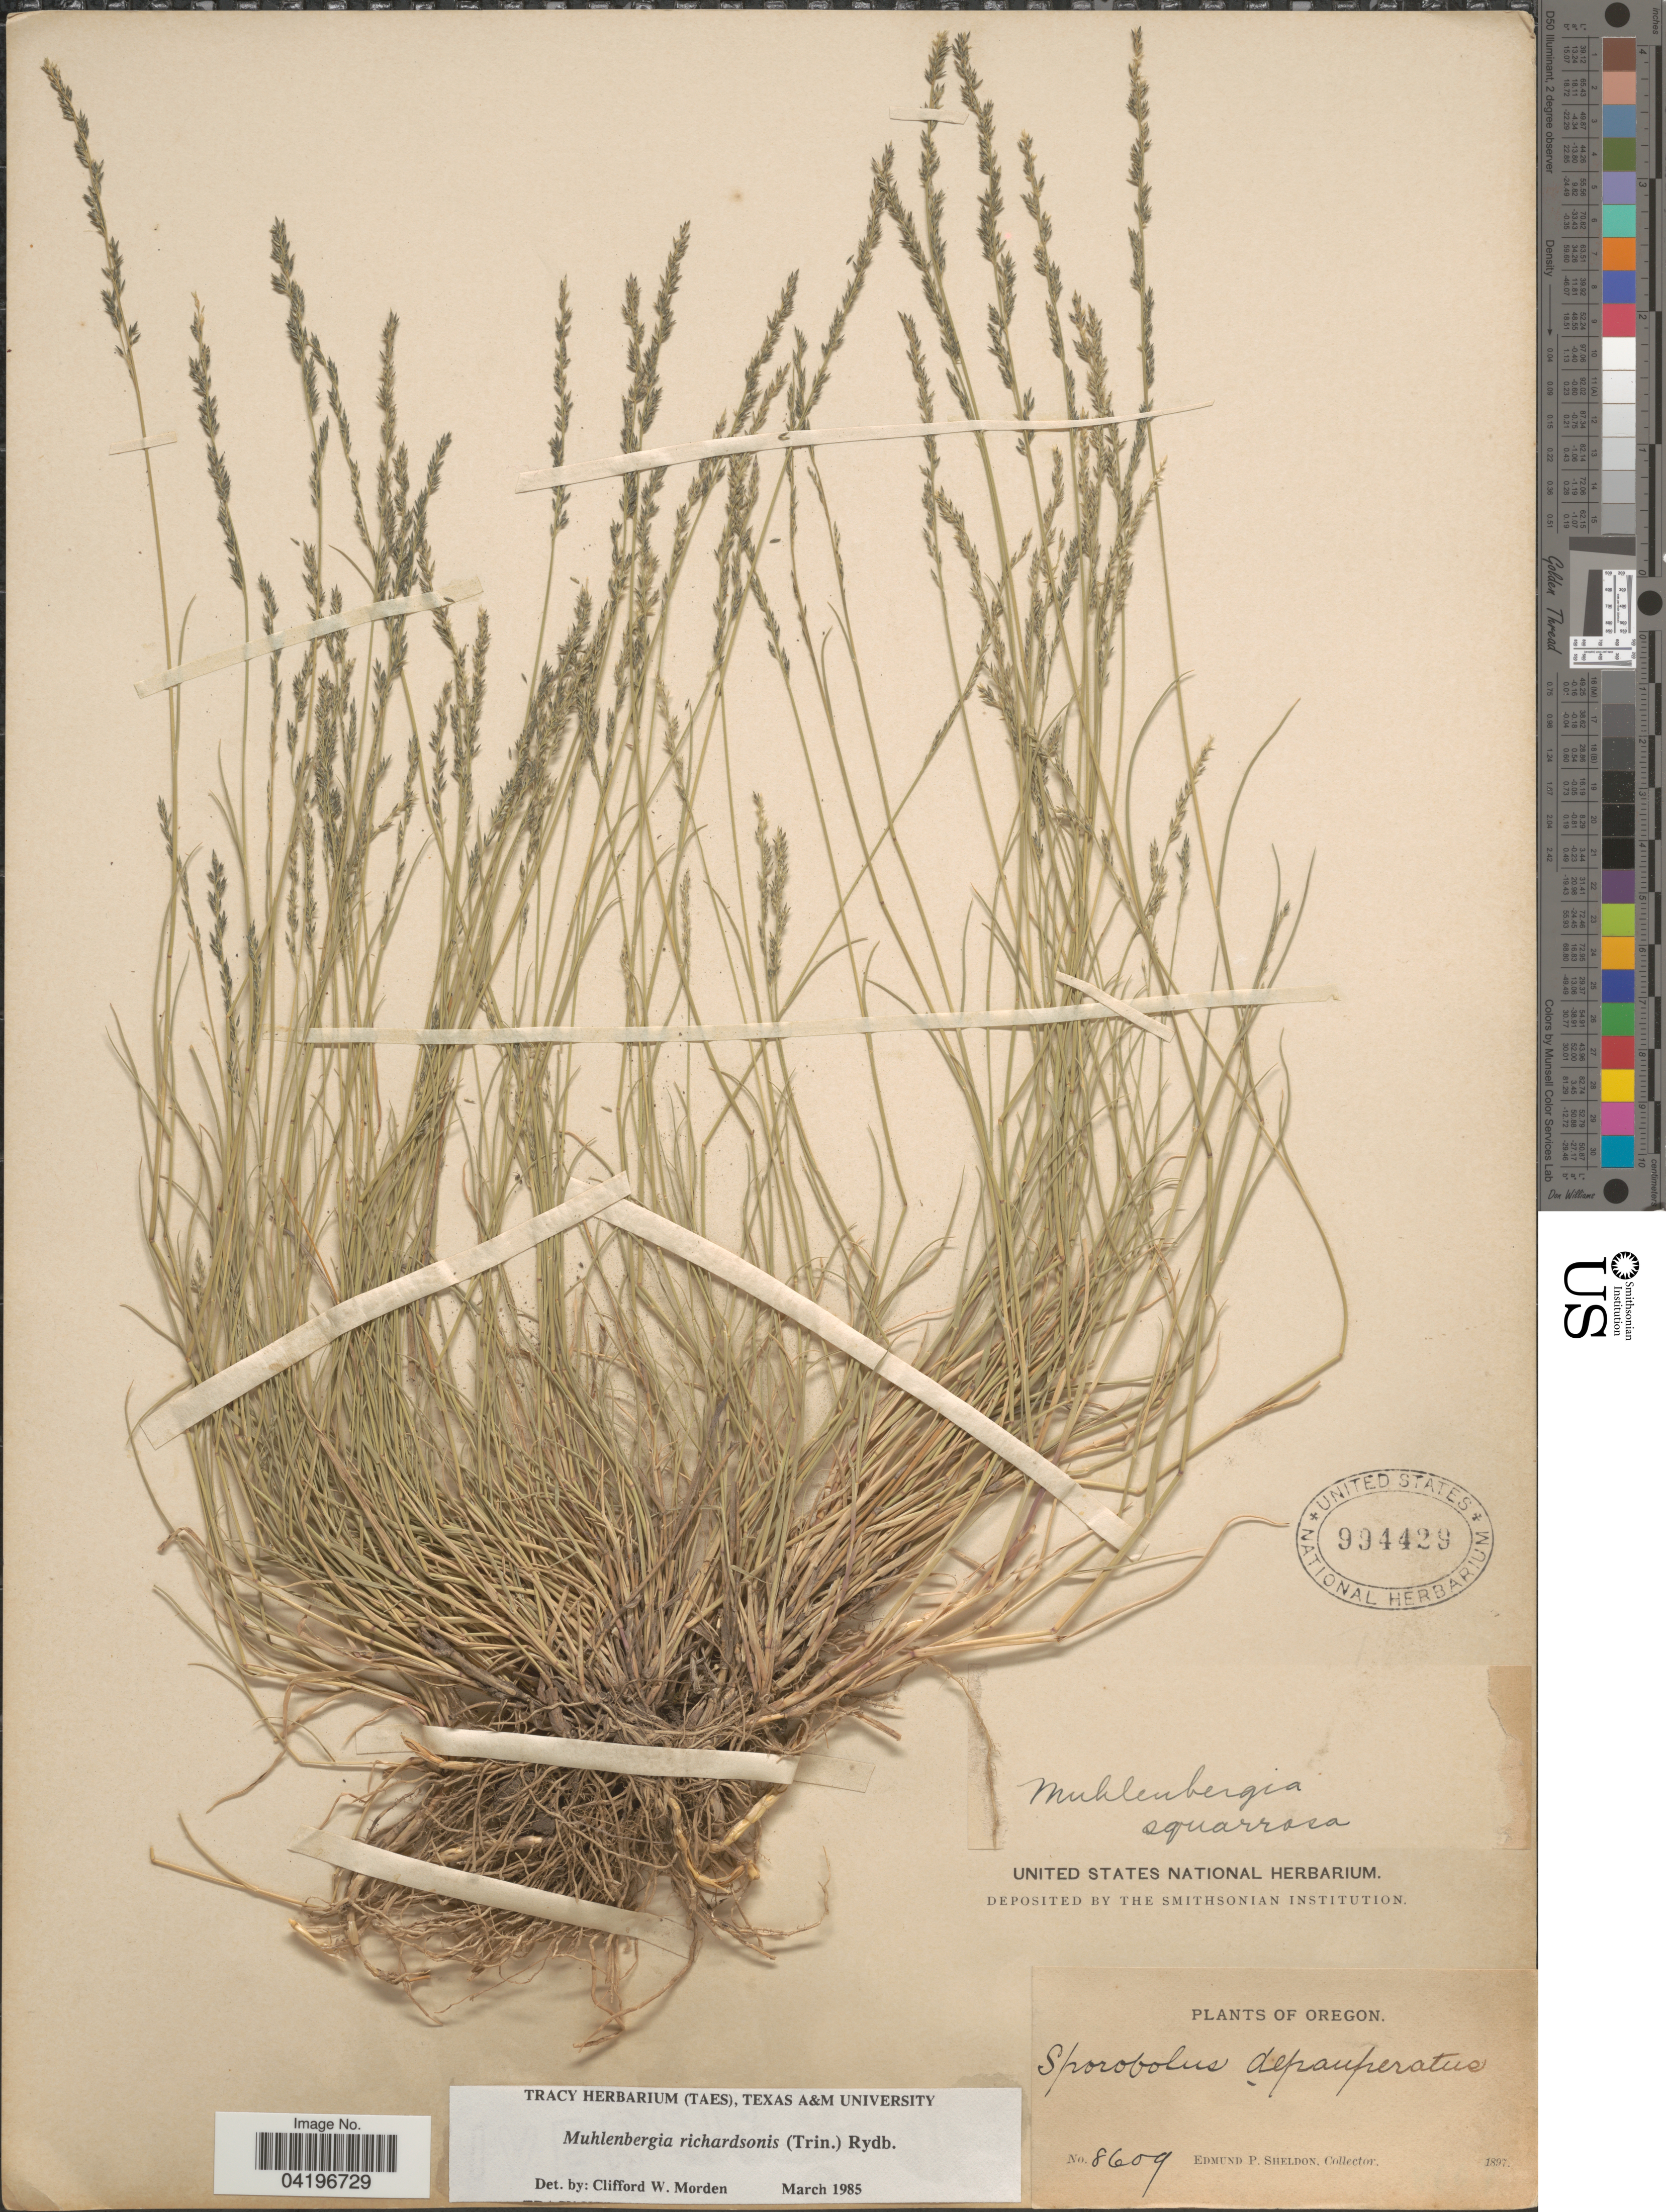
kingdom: Plantae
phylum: Tracheophyta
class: Liliopsida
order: Poales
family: Poaceae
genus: Muhlenbergia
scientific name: Muhlenbergia richardsonis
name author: (Trin.) Rydb.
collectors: E. P. Sheldon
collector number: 8609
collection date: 1897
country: United States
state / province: Oregon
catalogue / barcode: US 994429